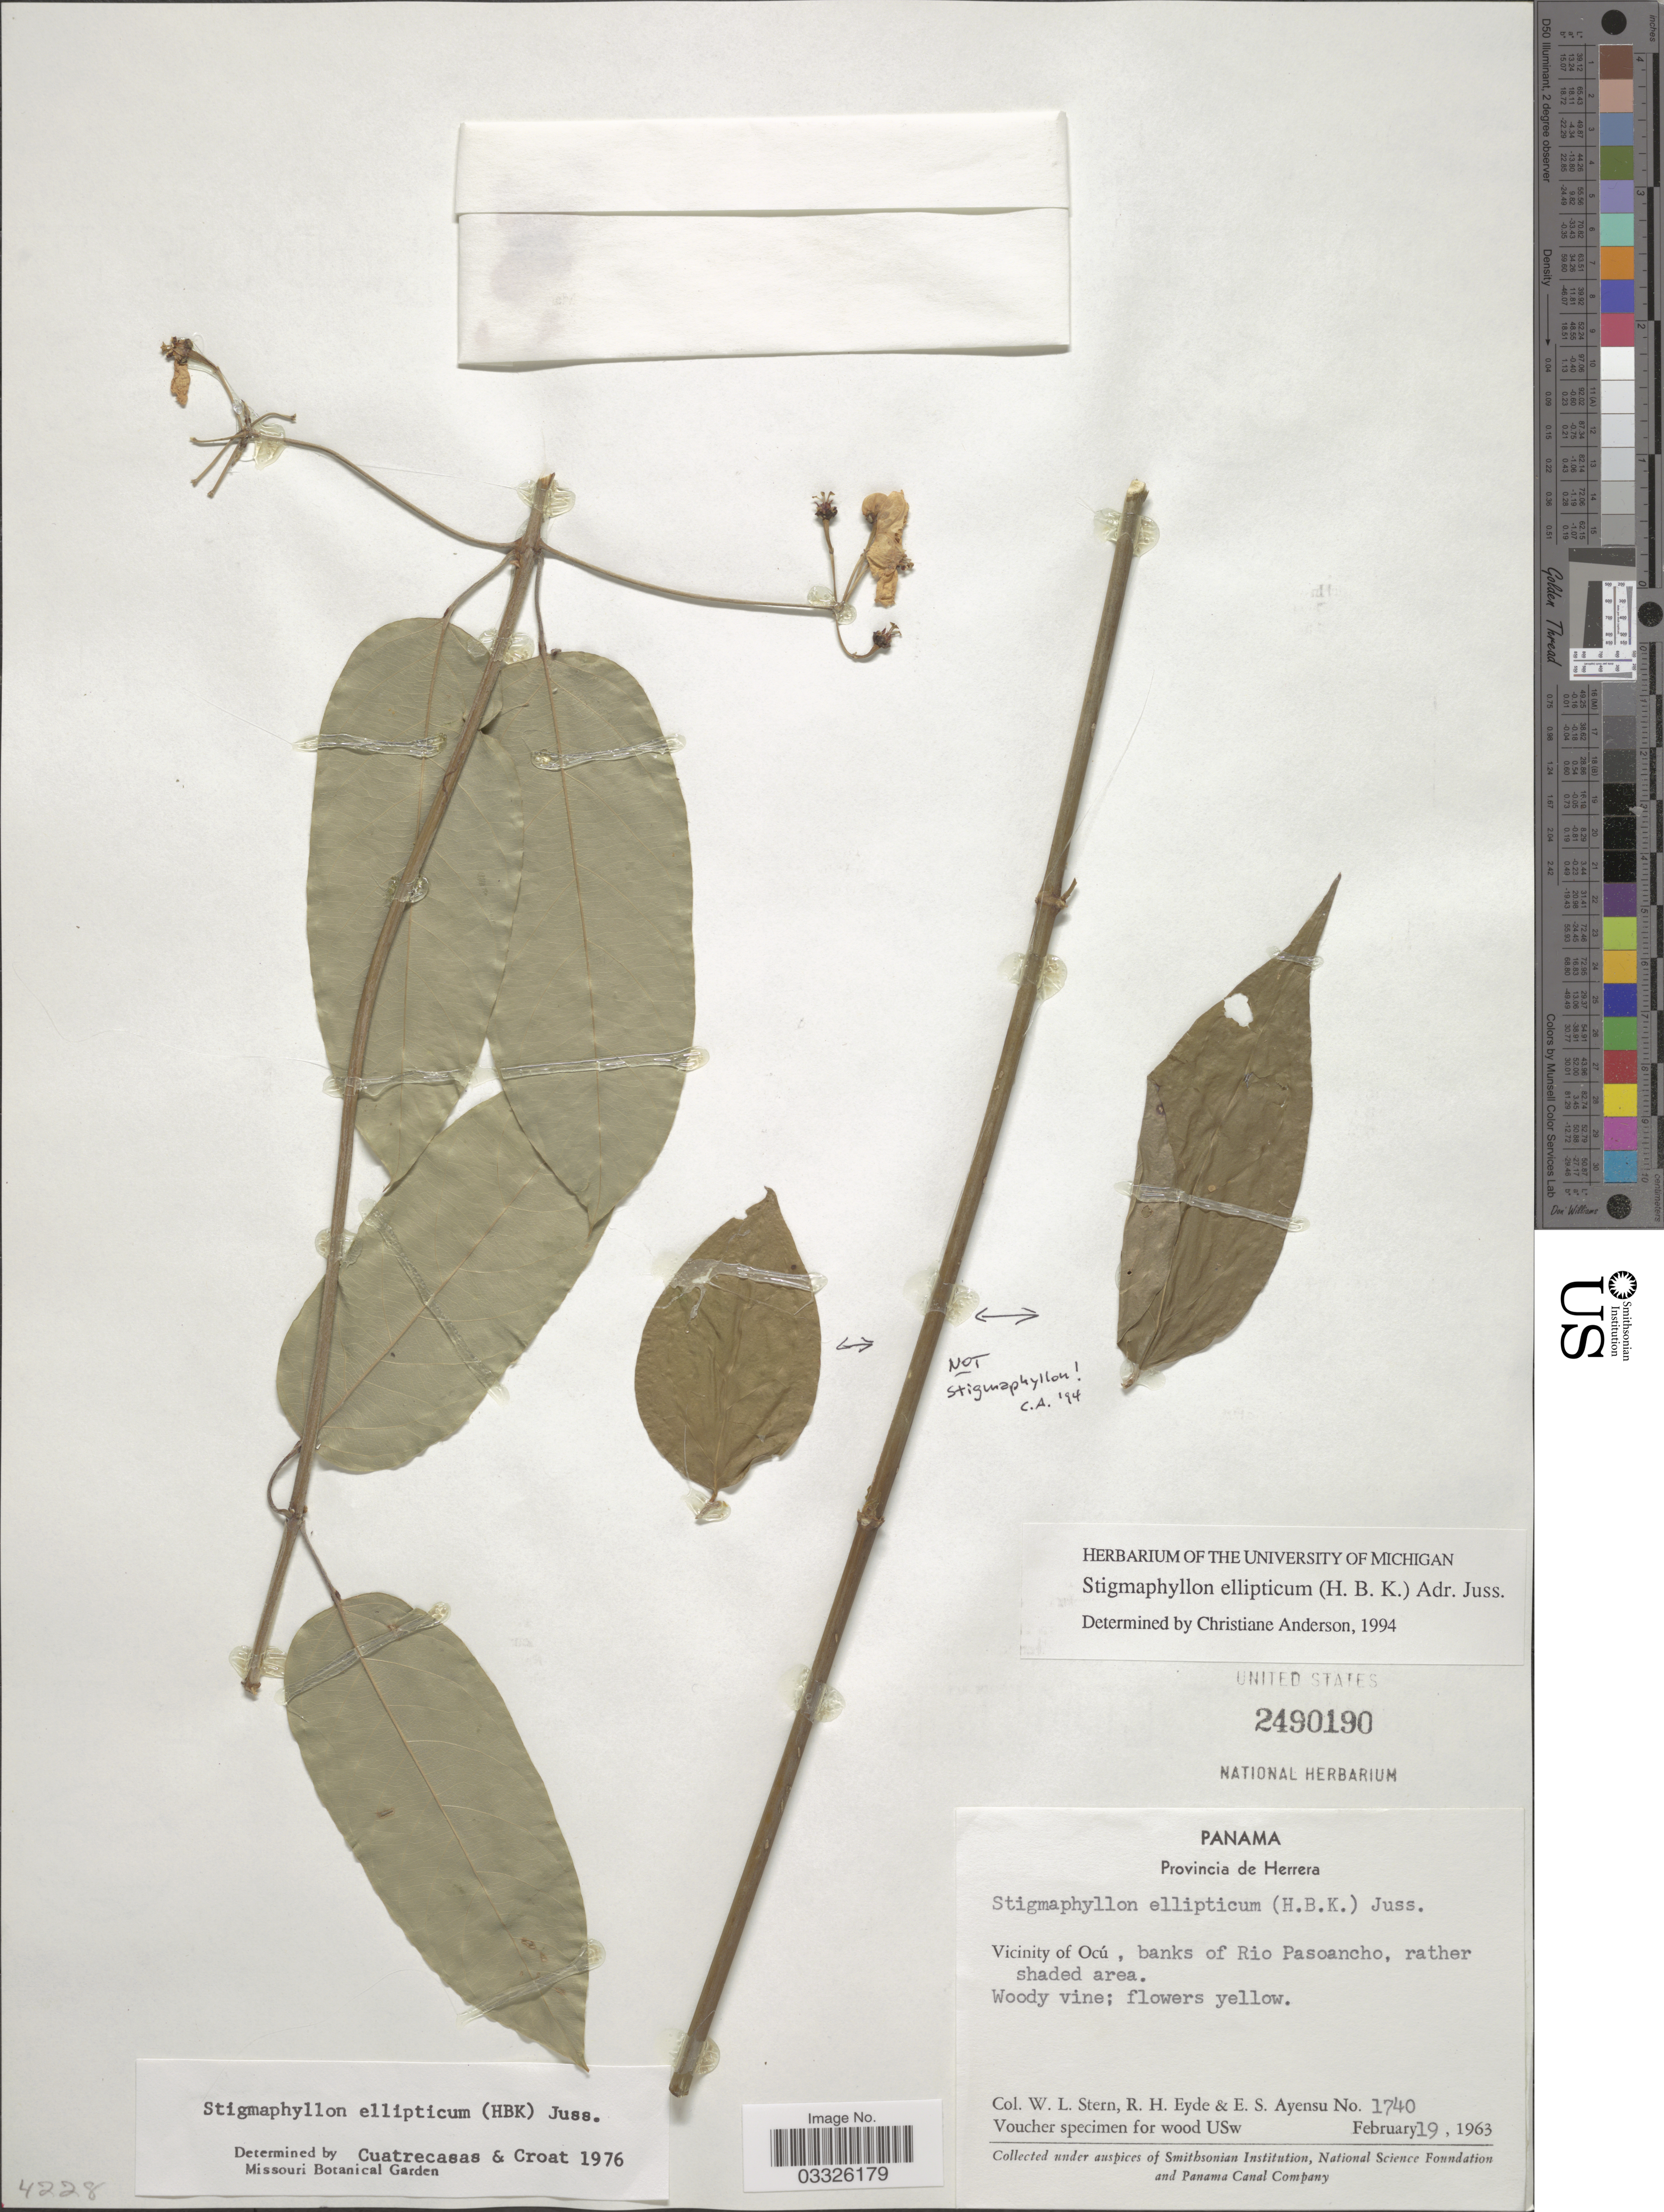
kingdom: Plantae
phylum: Tracheophyta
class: Magnoliopsida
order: Malpighiales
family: Malpighiaceae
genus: Stigmaphyllon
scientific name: Stigmaphyllon ellipticum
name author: (Kunth) A. Juss.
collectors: W. L. Stern, R. H. Eyde & E. S. Ayensu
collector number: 1740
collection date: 1963-02-19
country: Panama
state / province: Herrera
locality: Vicinity of Ocú, banks of Rio Pasoancho.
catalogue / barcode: US 2490190